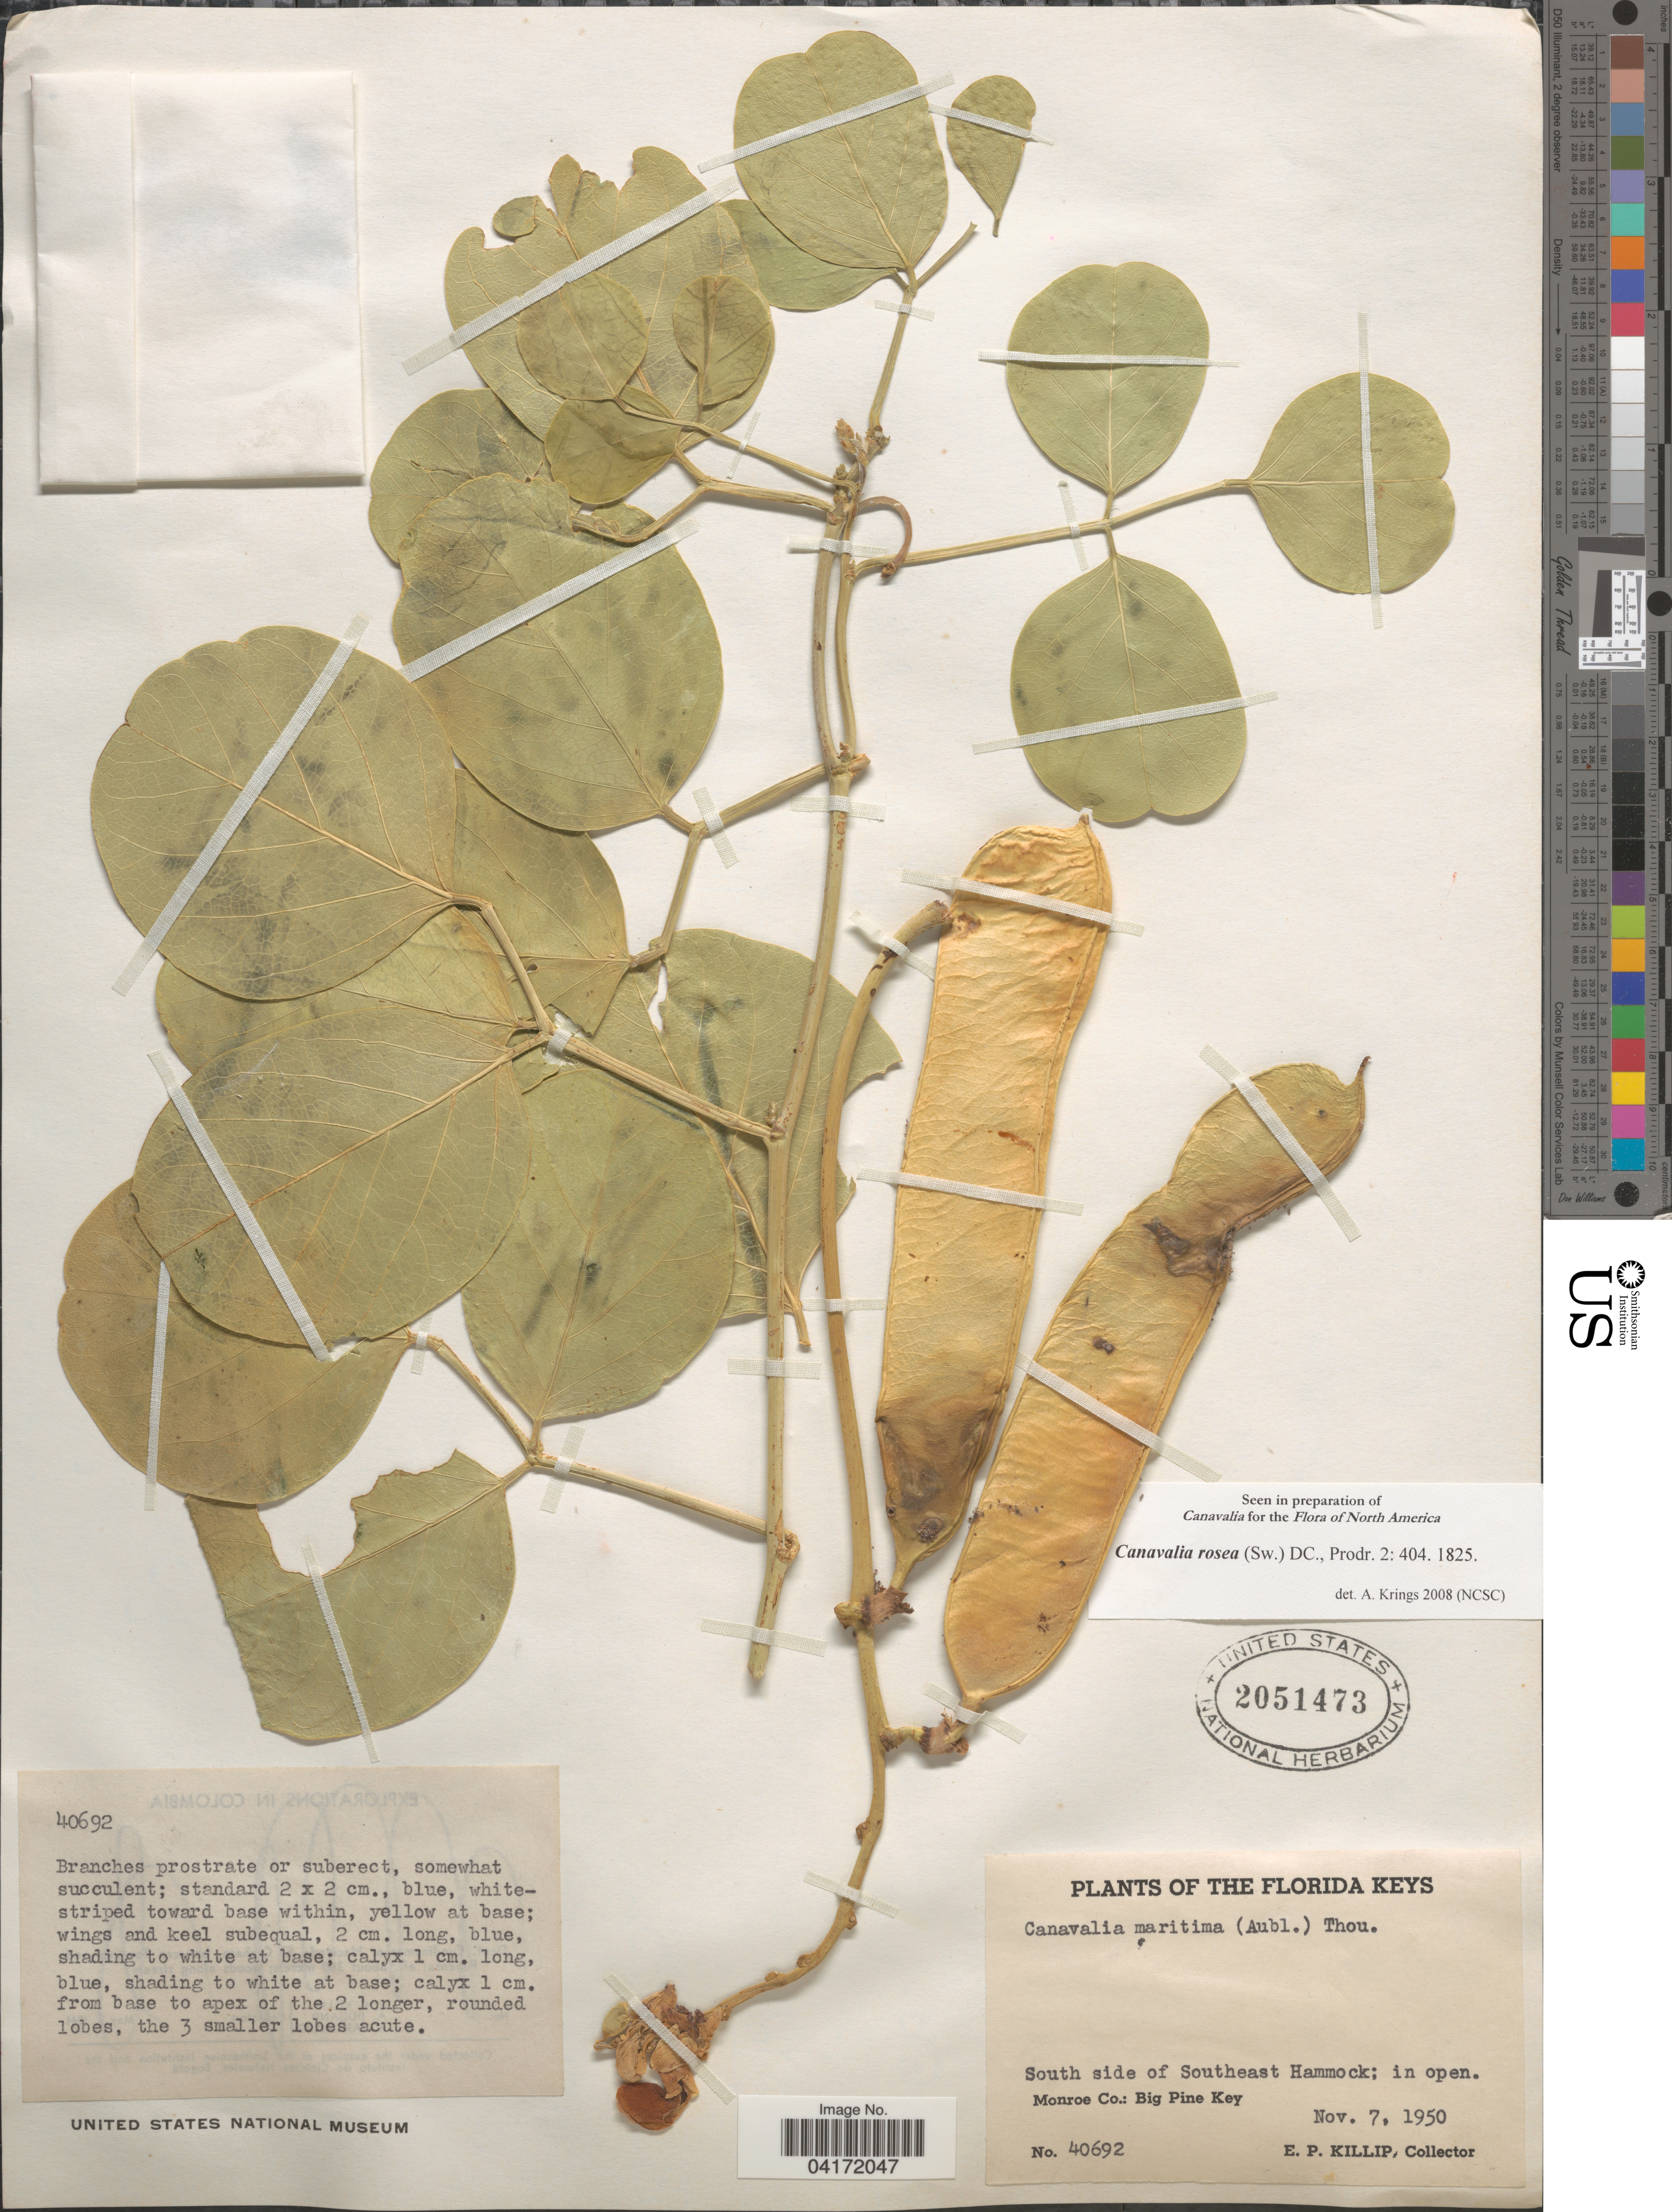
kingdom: Plantae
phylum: Tracheophyta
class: Magnoliopsida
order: Fabales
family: Fabaceae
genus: Canavalia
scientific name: Canavalia rosea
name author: (Sw.) DC.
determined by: Krings, A.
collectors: E. P. Killip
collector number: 40692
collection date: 1950-11-07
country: United States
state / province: Florida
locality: The Florida Keys. South side of Southeast Hammock; in open. Monroe Co.: Big Pine Key.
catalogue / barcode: US 2051473